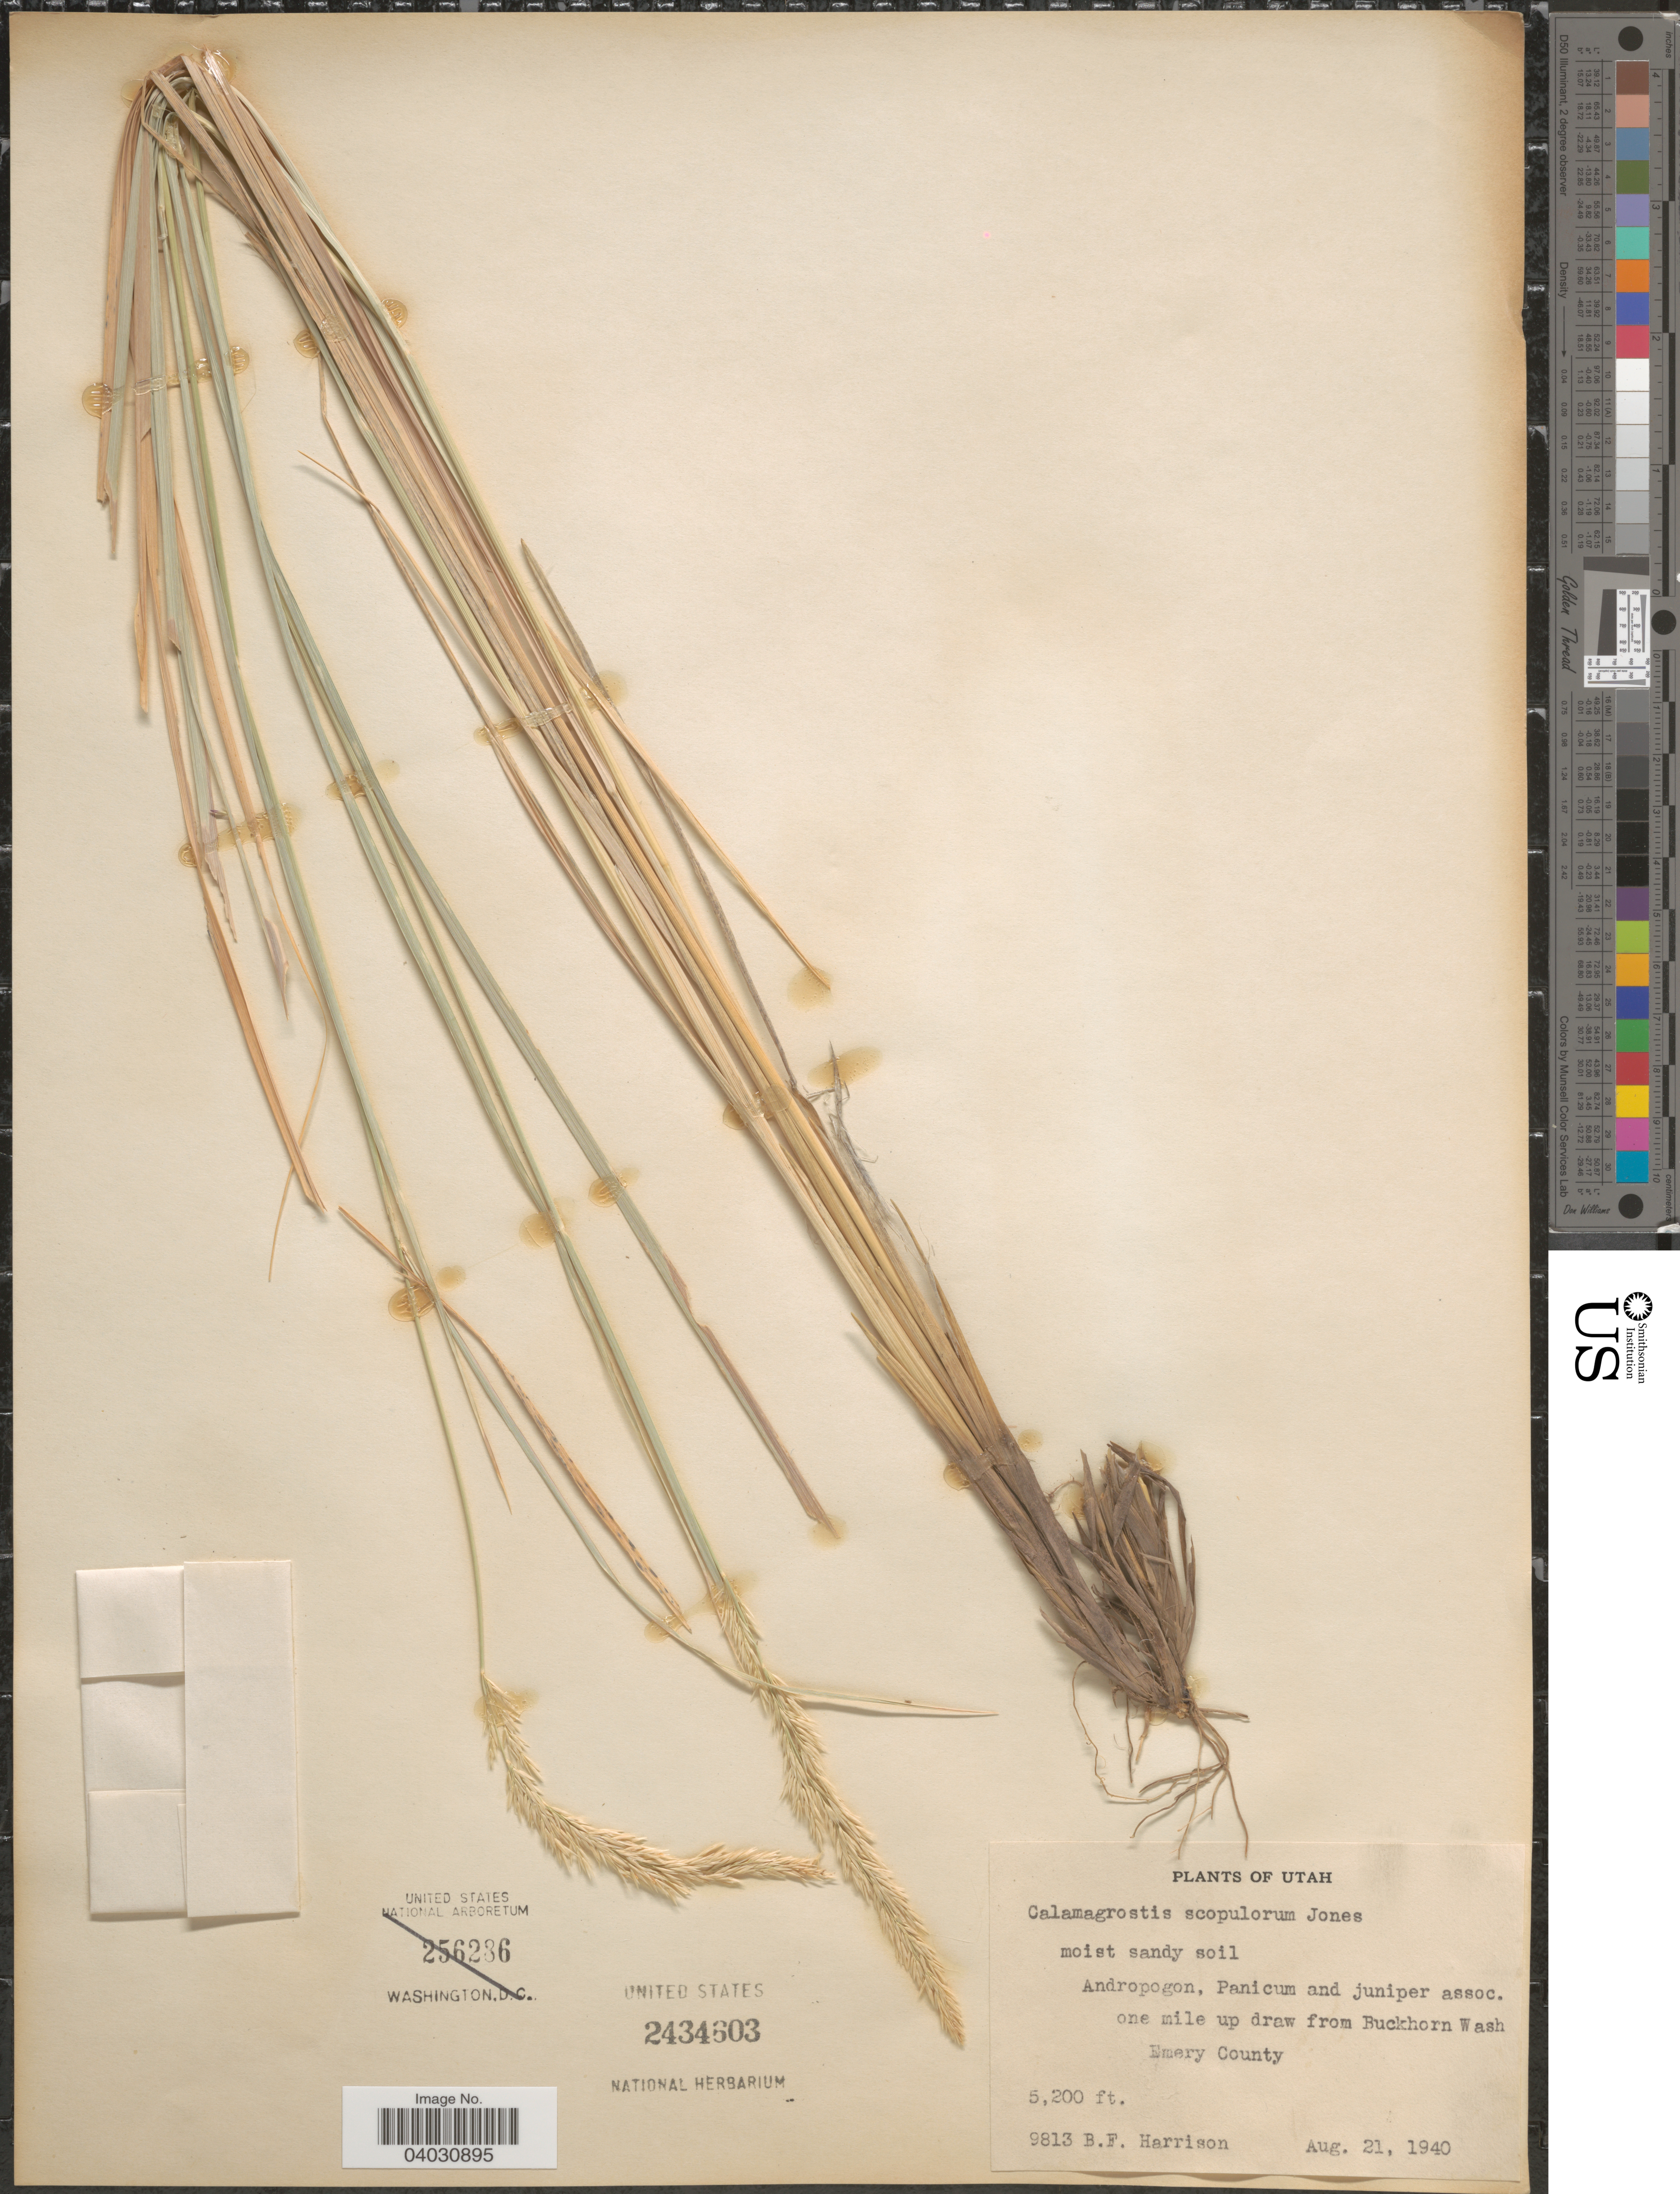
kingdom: Plantae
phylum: Tracheophyta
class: Liliopsida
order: Poales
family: Poaceae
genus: Calamagrostis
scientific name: Calamagrostis scopulorum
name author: M.E. Jones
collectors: B. F. Harrison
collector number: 9813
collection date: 1940-08-21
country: United States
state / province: Utah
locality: One mile up draw from Buckhorn Wash, Emery County.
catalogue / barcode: US 2434603